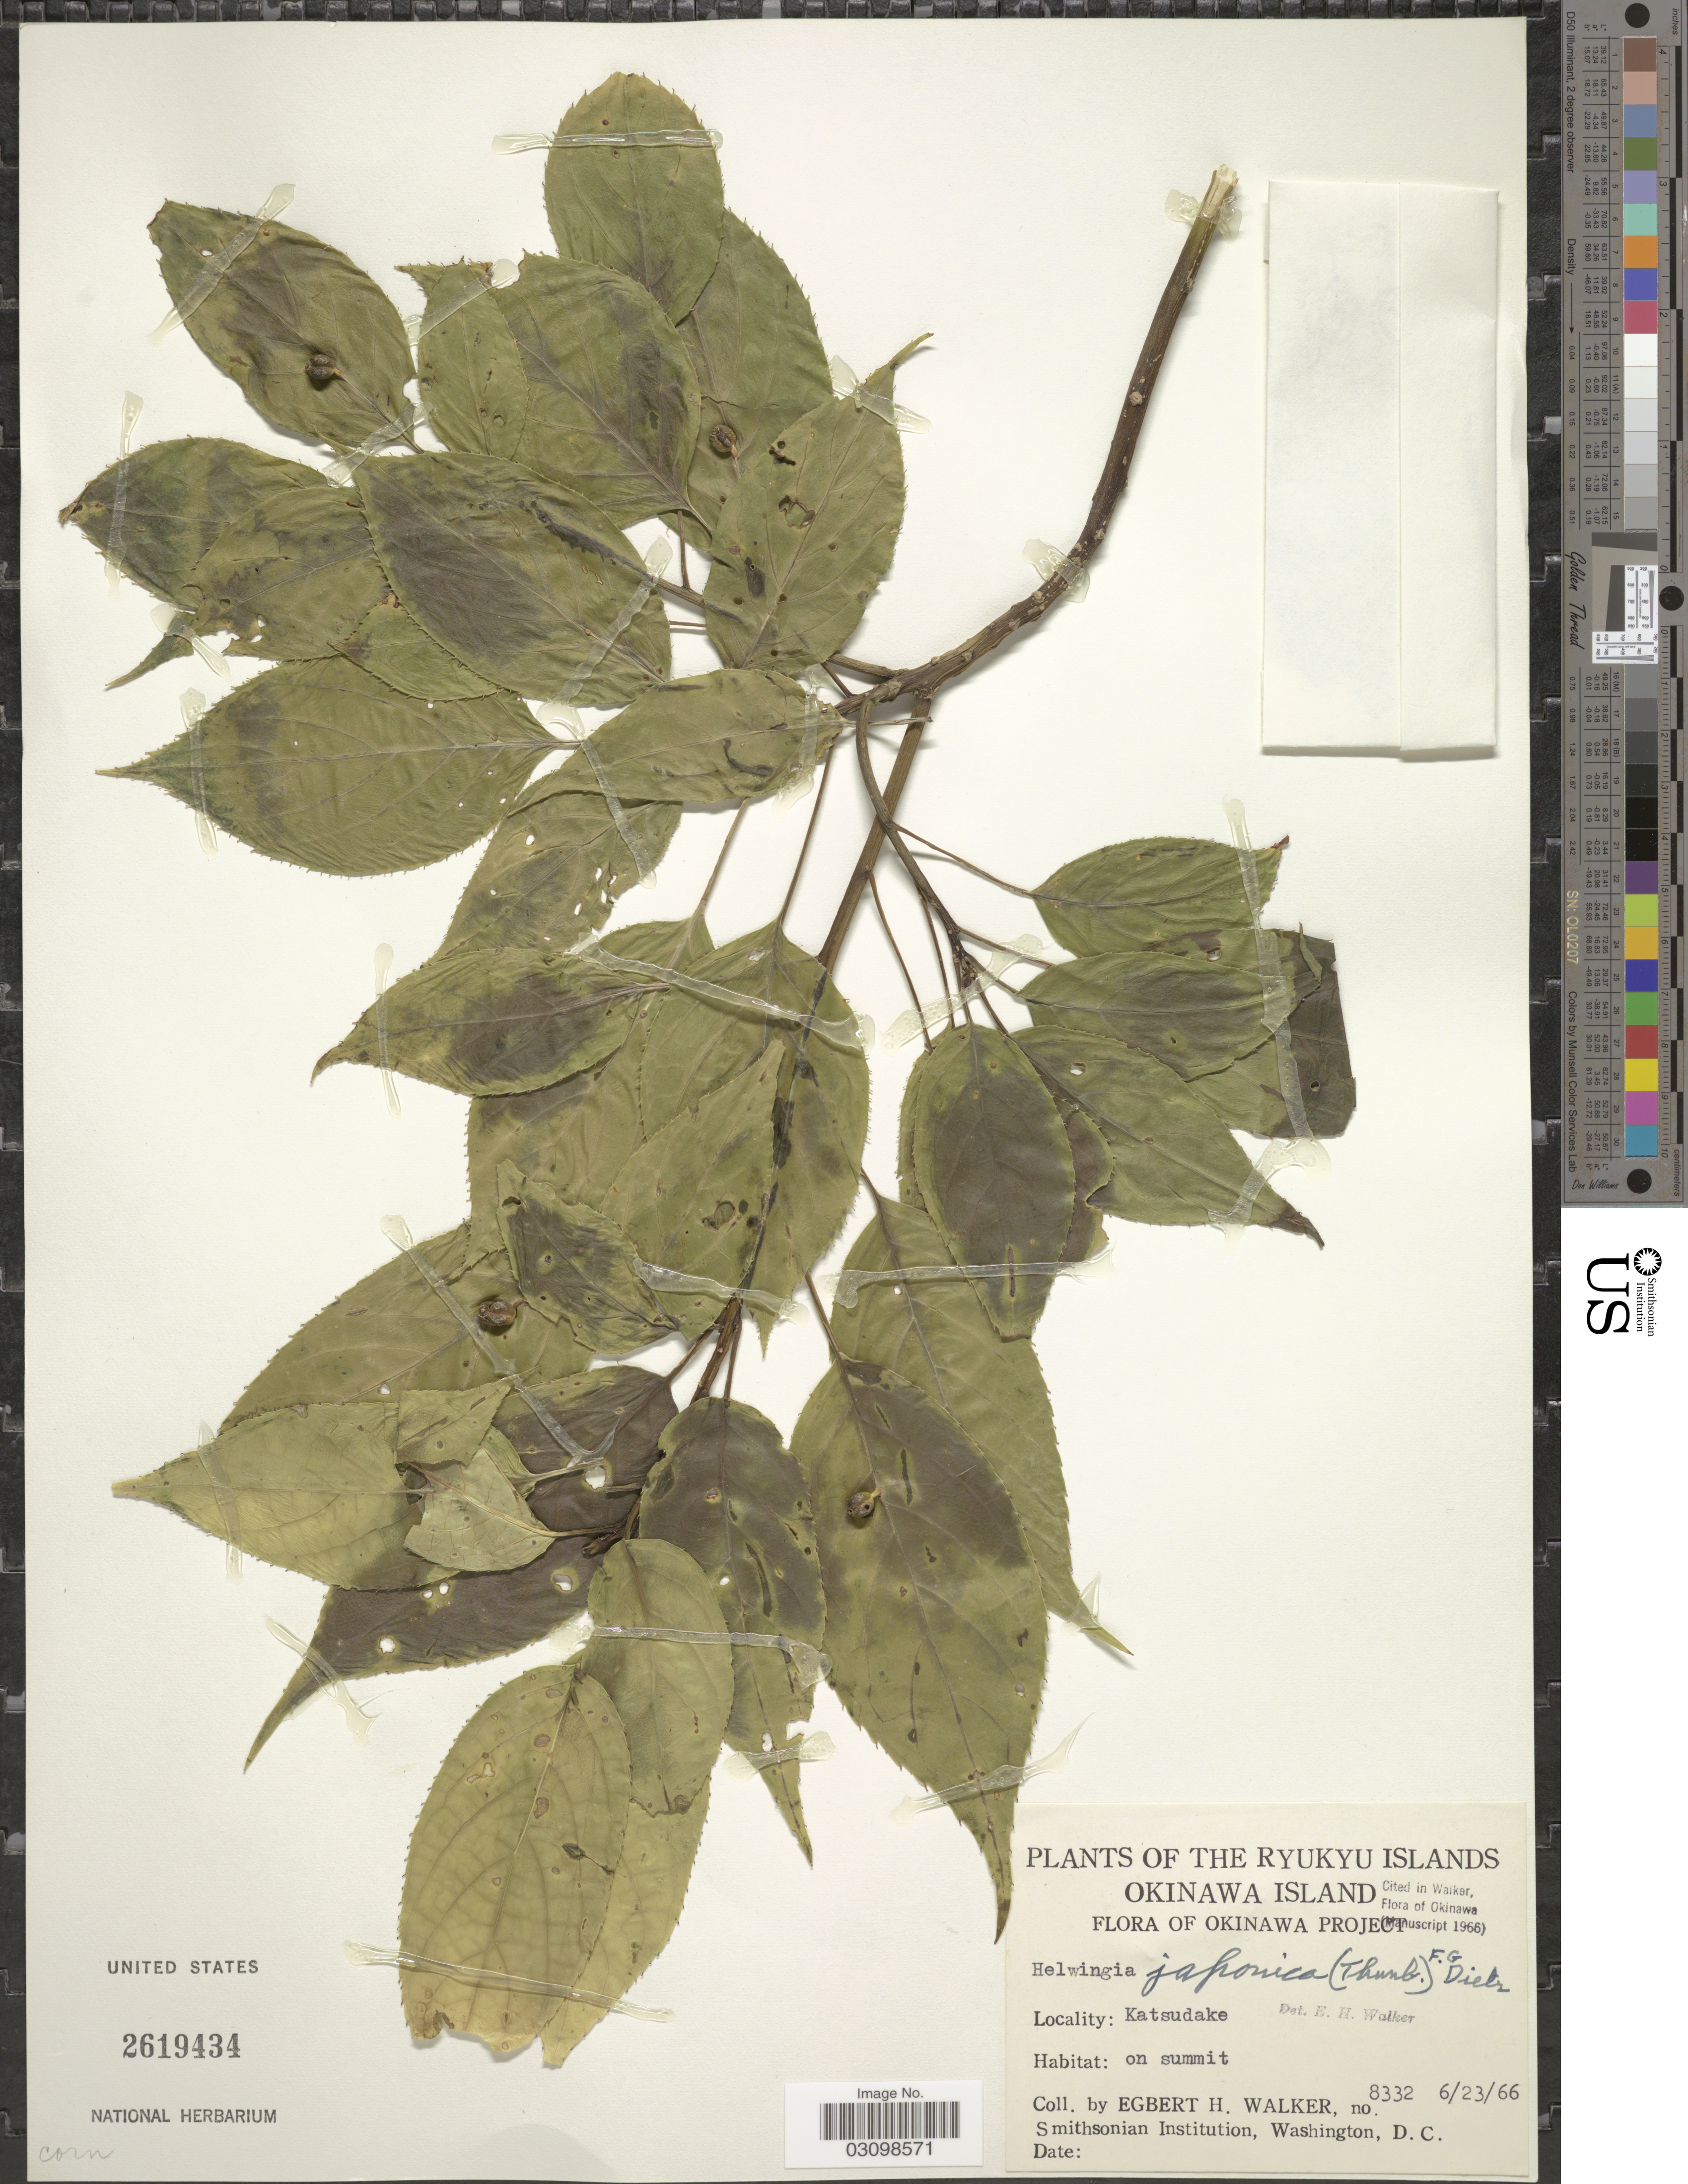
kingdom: Plantae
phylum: Tracheophyta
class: Magnoliopsida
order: Aquifoliales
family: Helwingiaceae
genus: Helwingia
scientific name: Helwingia japonica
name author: (Thunb.) Dietr.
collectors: E. H. Walker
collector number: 8332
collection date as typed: Transcribed d/m/y: 23/6/66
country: Japan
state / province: Okinawa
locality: The Ryukyu Islands, Okinawa Island, Okinawa Project, Katsudake.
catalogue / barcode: US 2619434